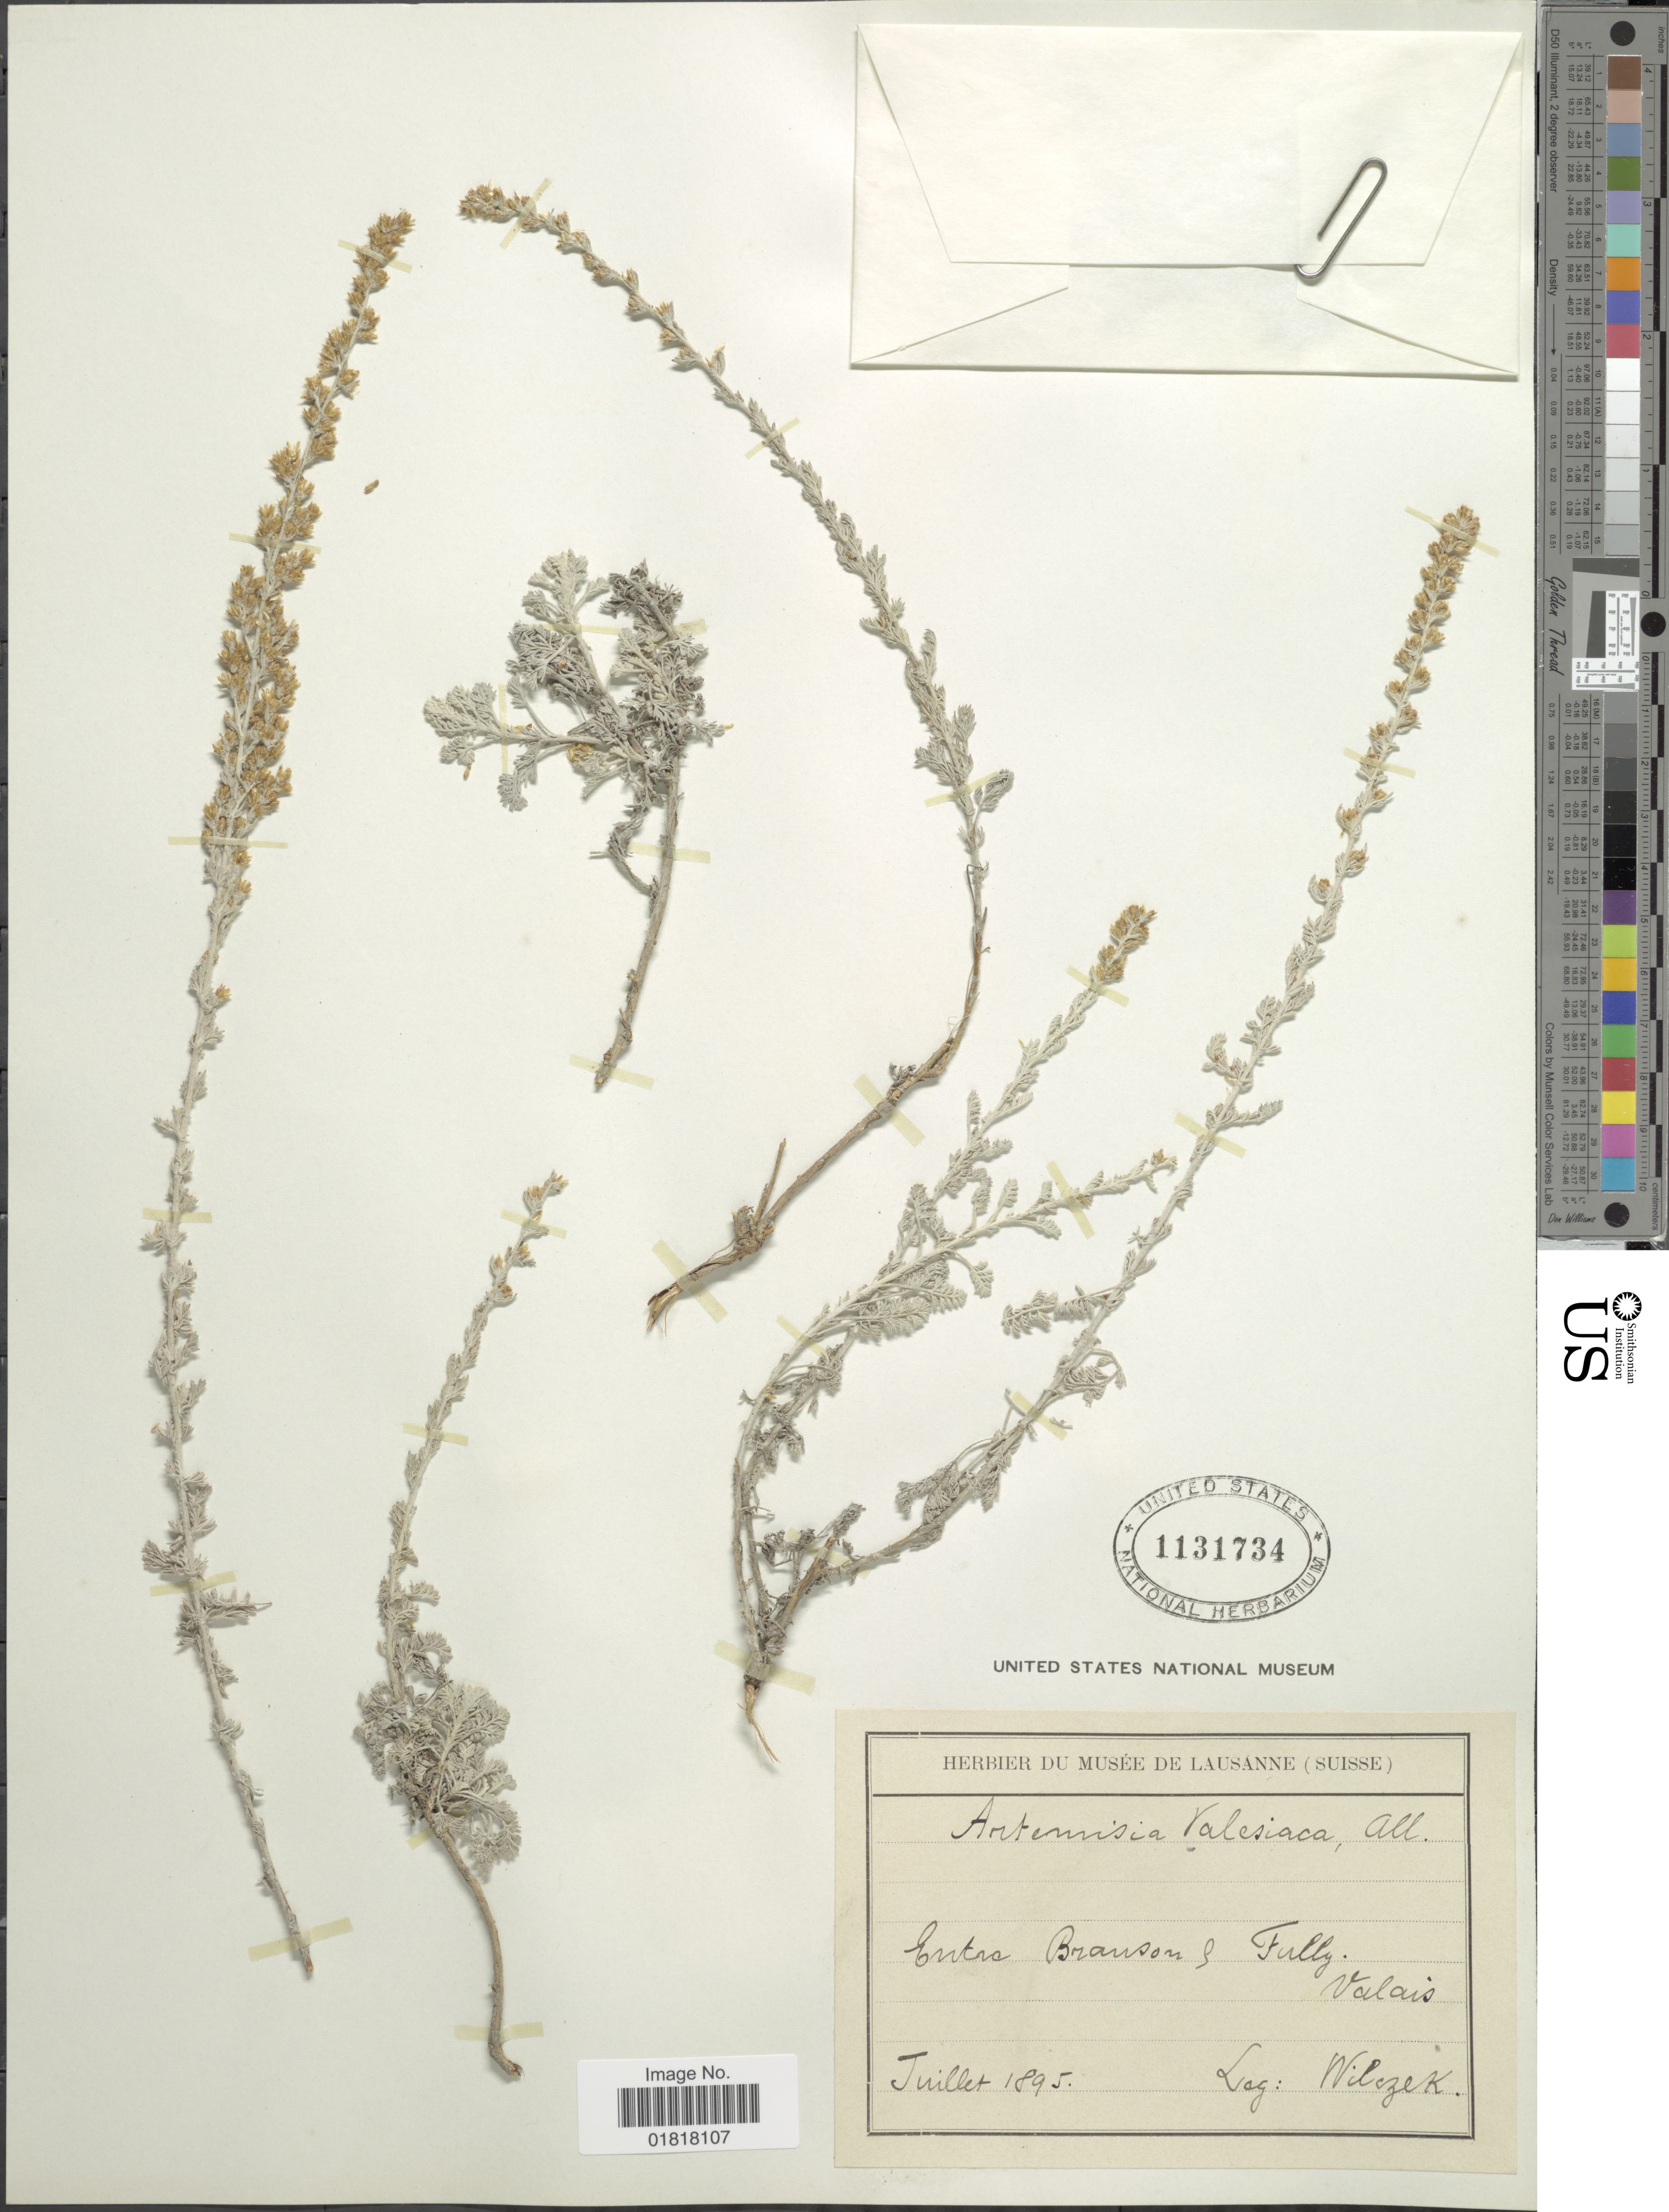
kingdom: Plantae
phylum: Tracheophyta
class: Magnoliopsida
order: Asterales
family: Asteraceae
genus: Artemisia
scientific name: Artemisia valesiaca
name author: All.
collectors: -. Wilezek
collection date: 1895-07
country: Switzerland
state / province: Valais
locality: Entes Branson and Fully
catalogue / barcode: US 1131734